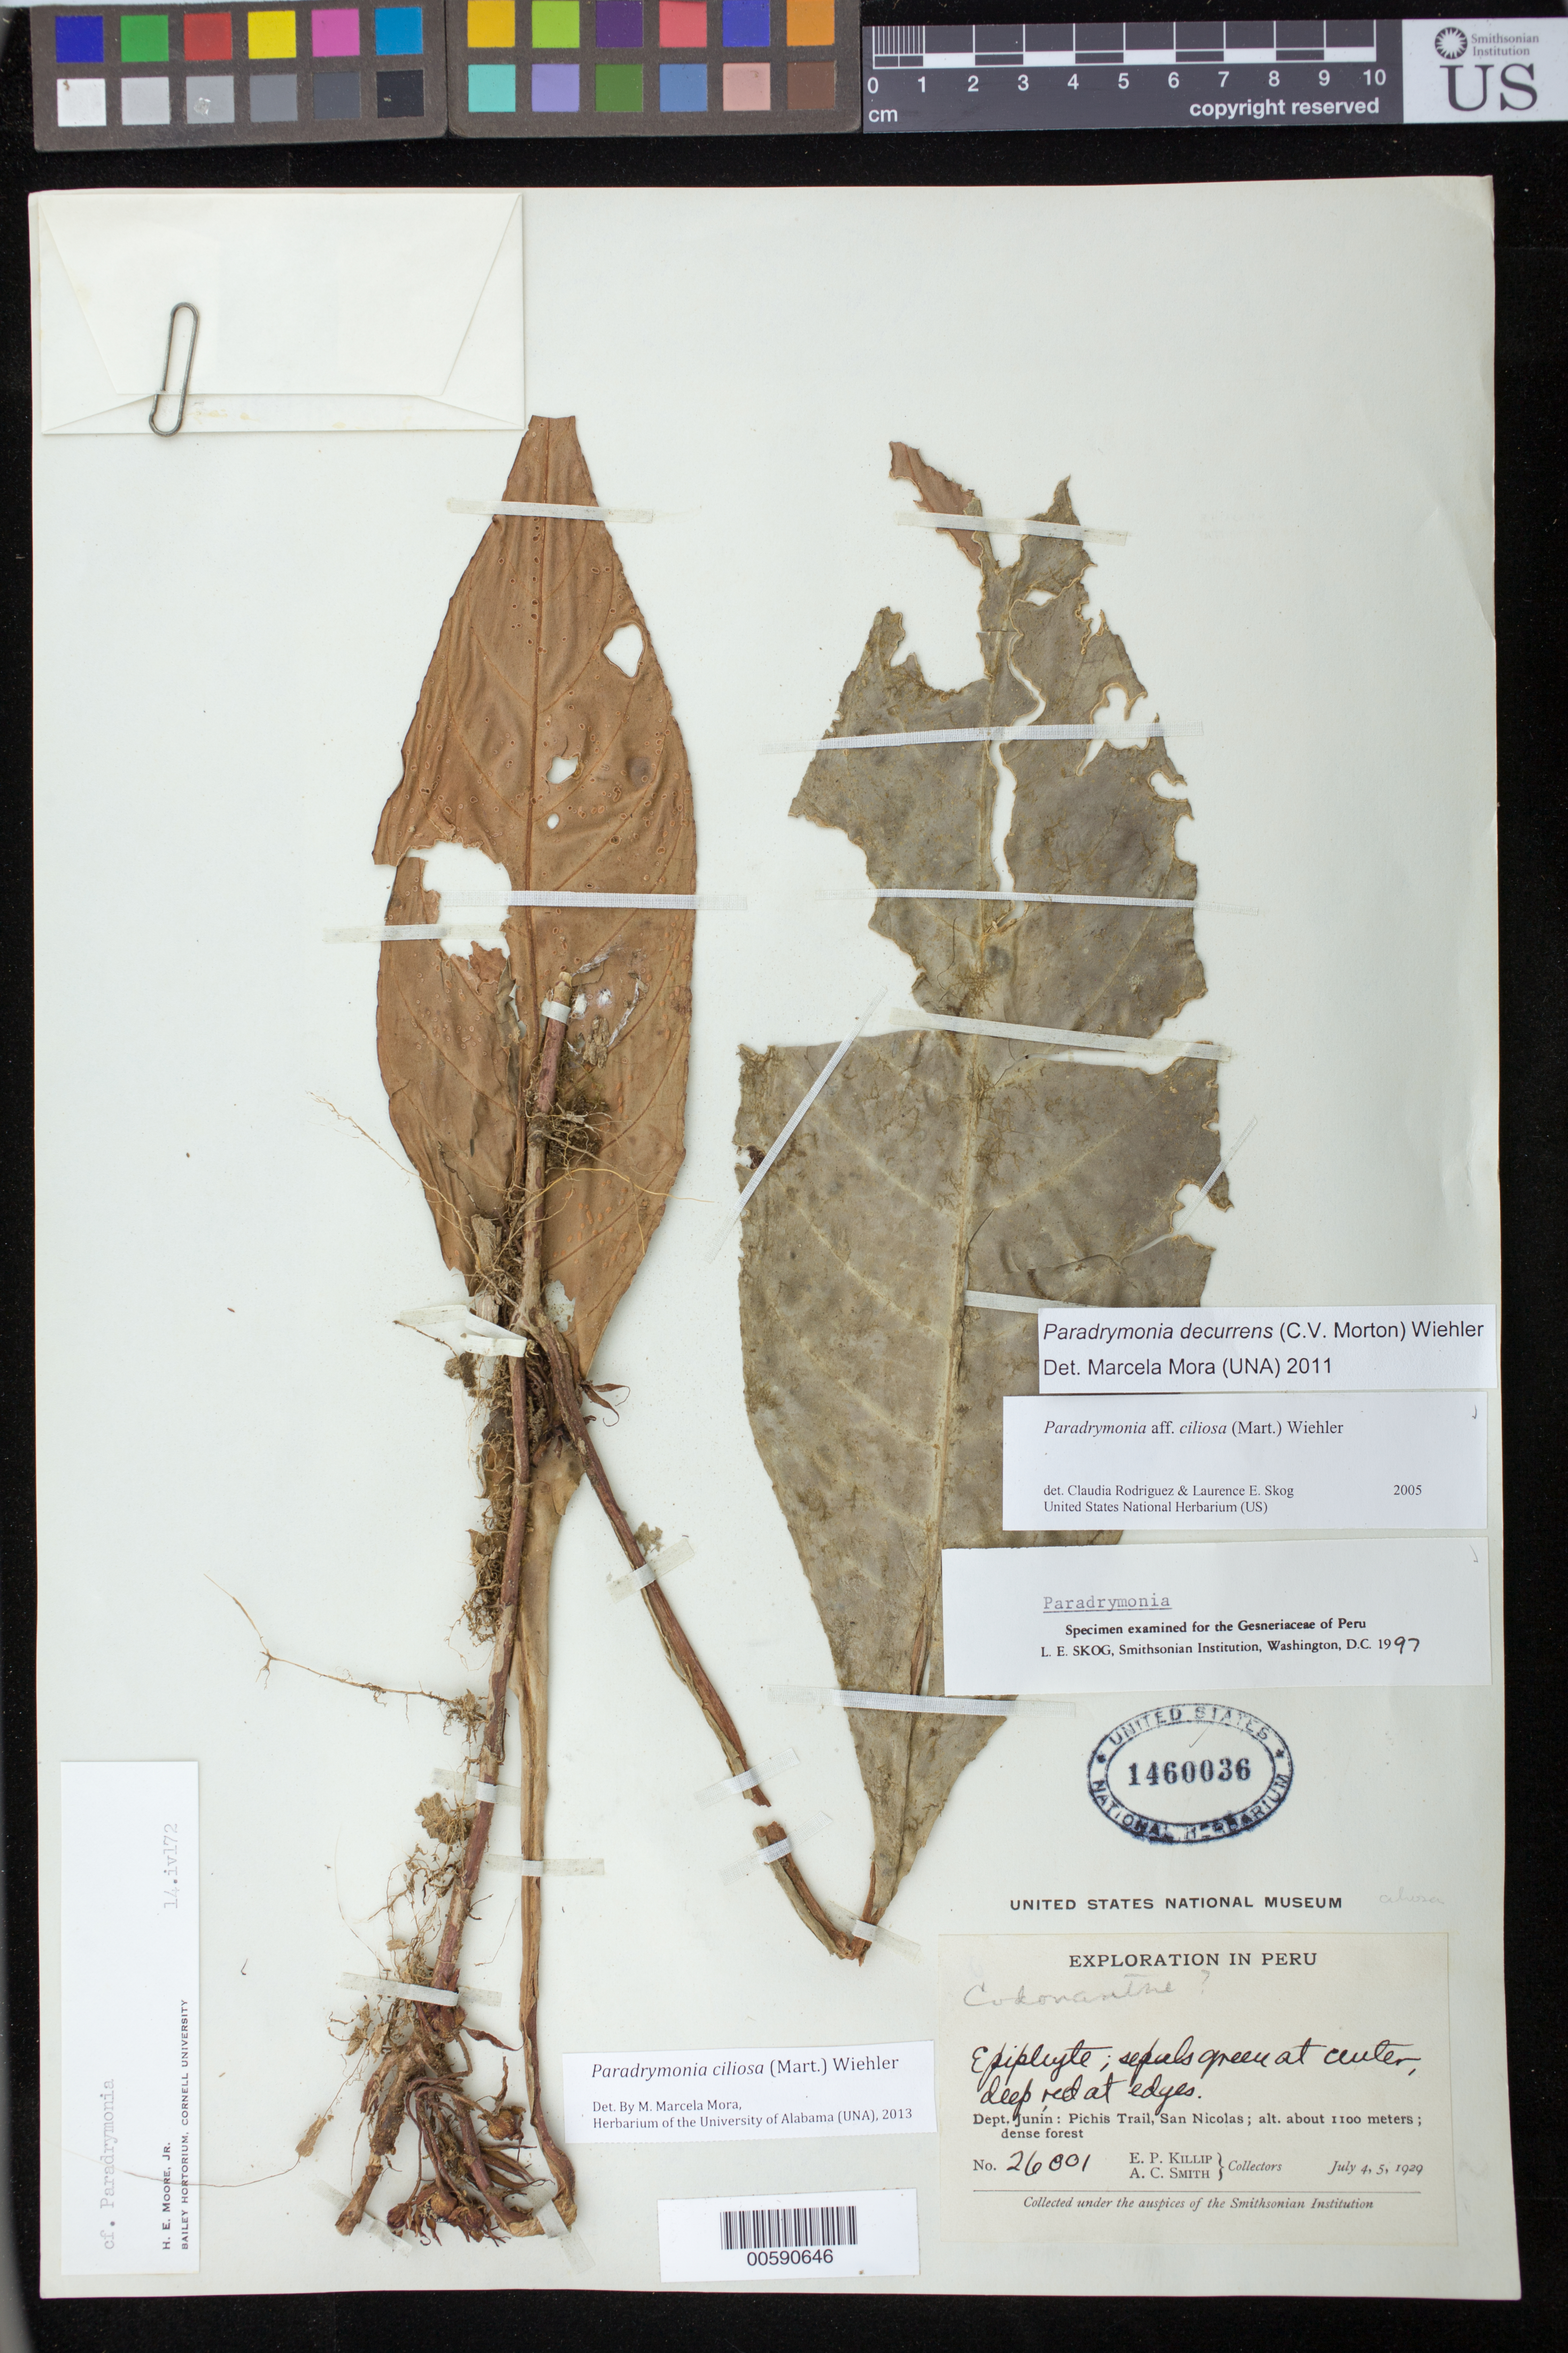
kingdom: Plantae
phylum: Tracheophyta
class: Magnoliopsida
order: Lamiales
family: Gesneriaceae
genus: Paradrymonia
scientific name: Paradrymonia ciliosa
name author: (Mart.) Wiehler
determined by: Mora, M. Marcela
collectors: E. P. Killip & A. C. Smith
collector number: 26801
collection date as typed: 4-5 Jul 1929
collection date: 1929-07-04/1929-07-05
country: Peru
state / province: Junín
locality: Pichis Trail, San Nicolas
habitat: Dense forest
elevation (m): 1100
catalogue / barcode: US 1460036